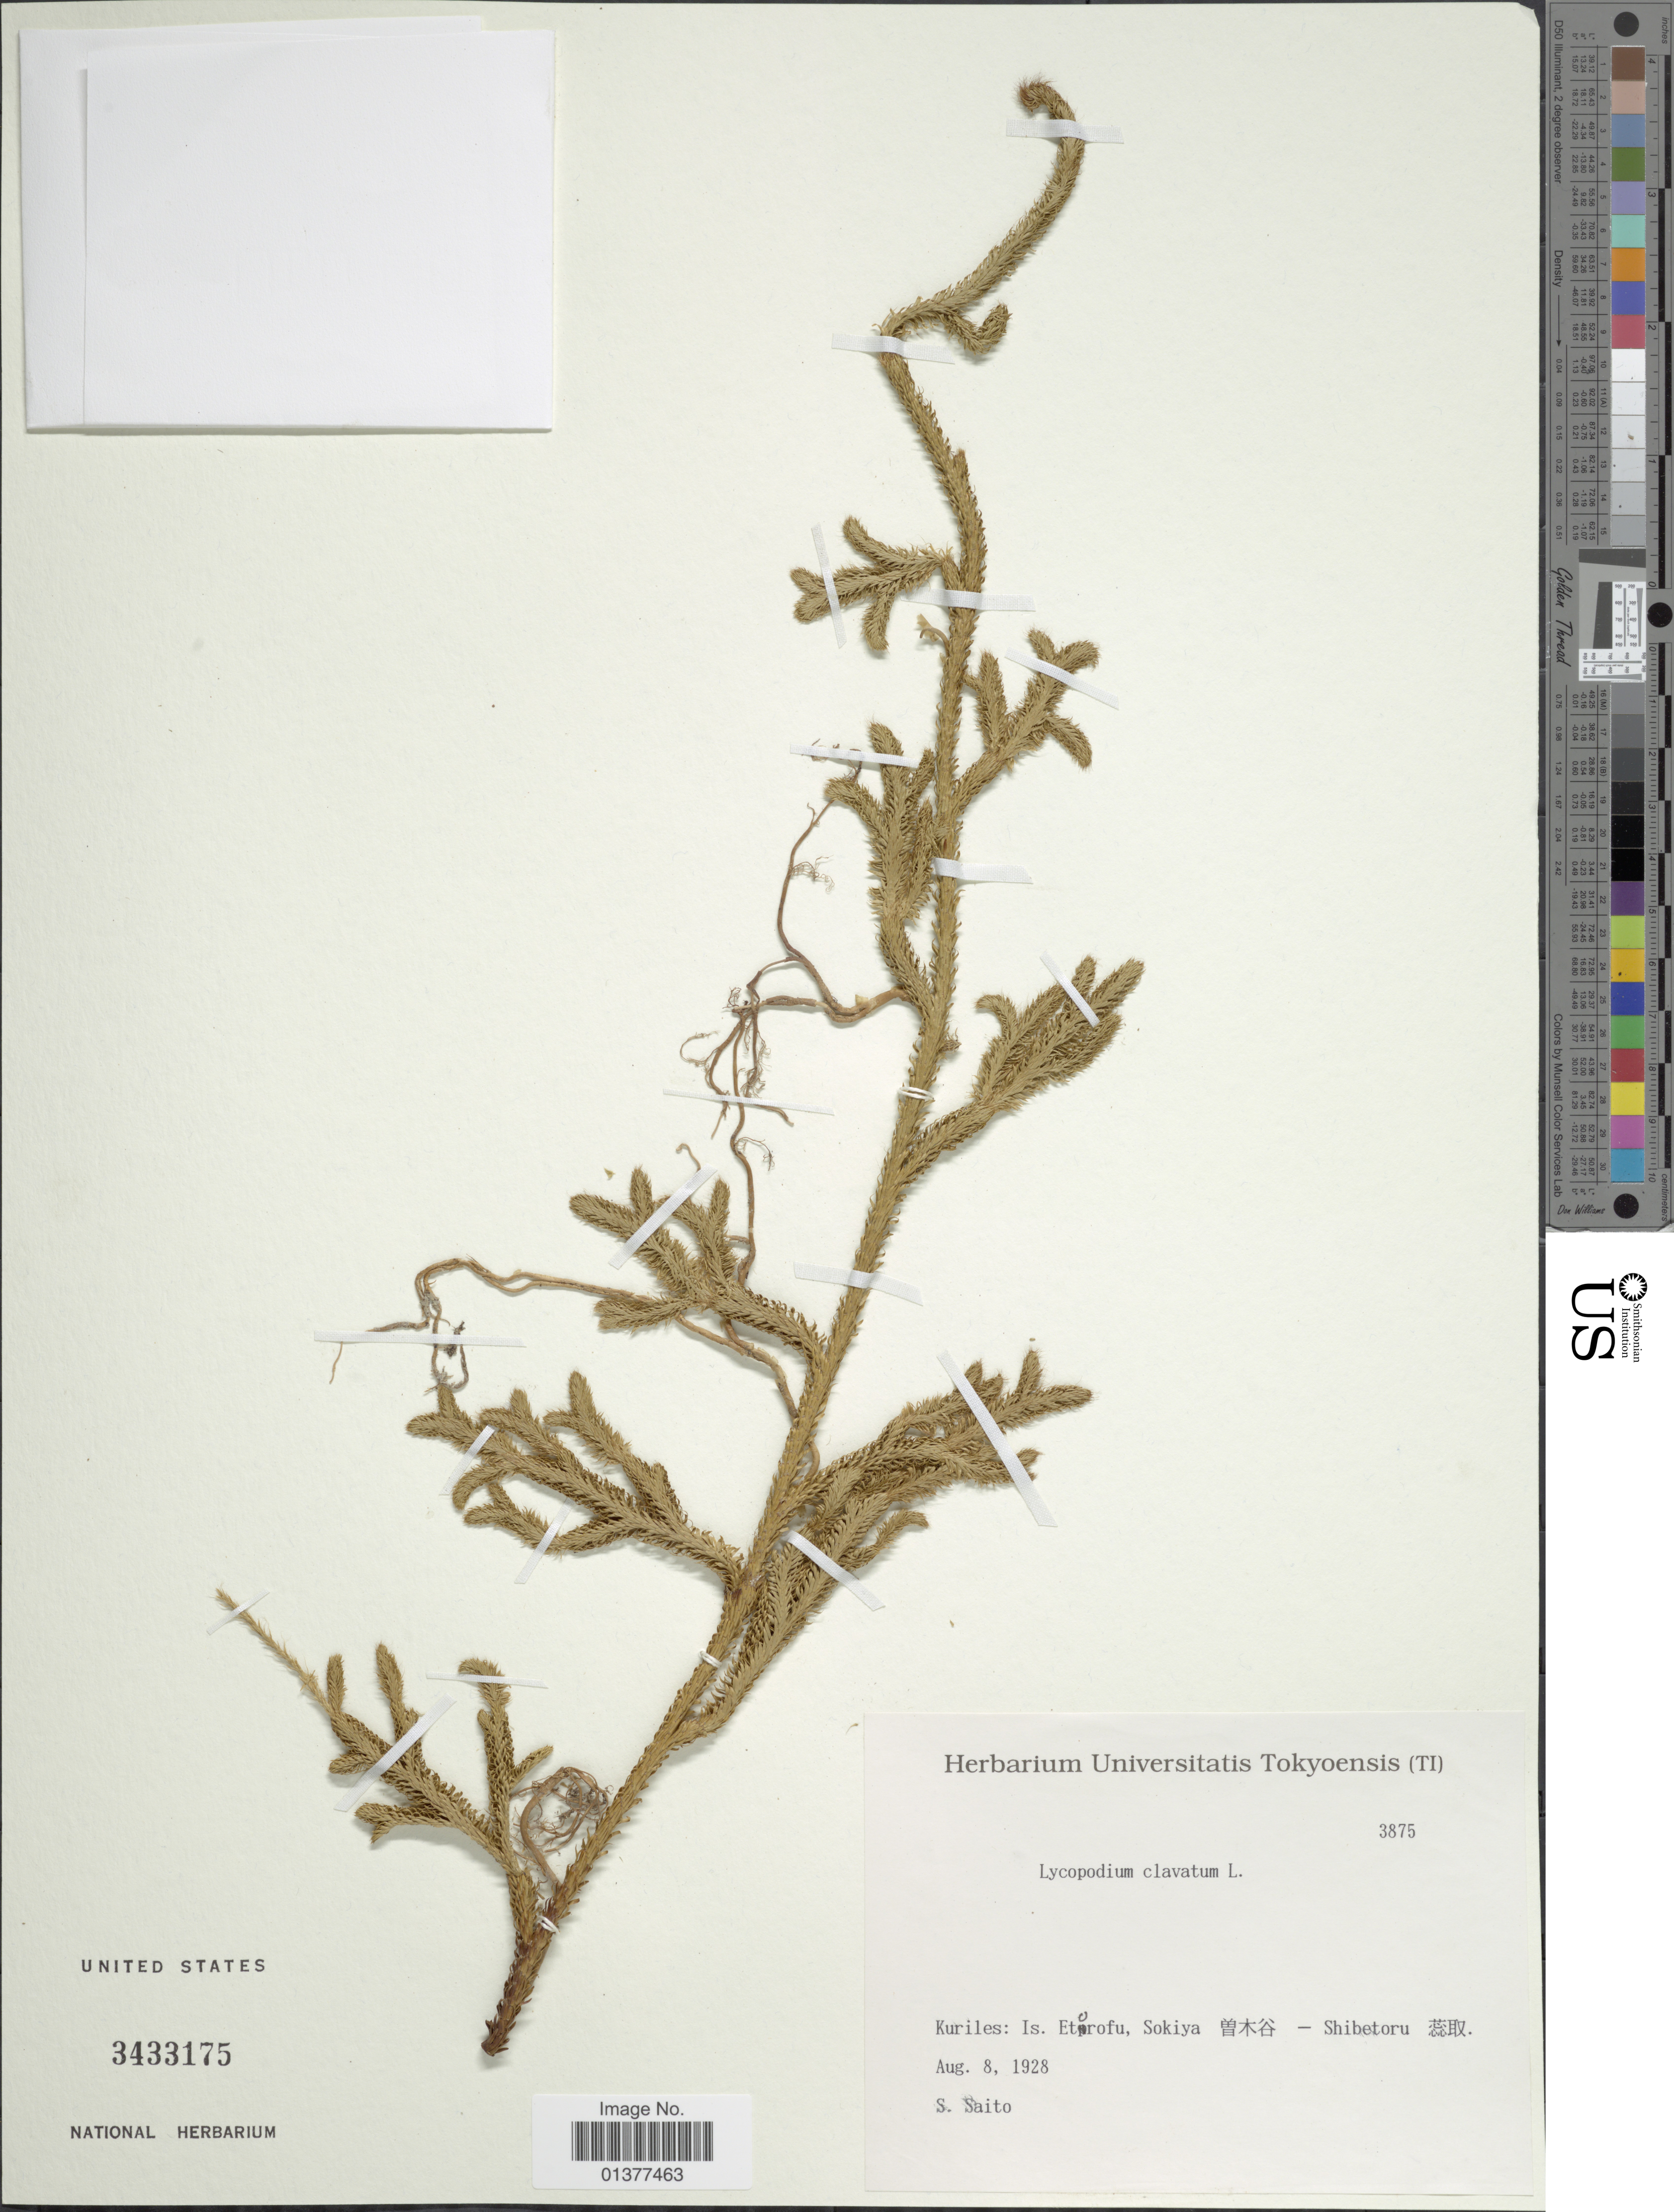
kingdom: Plantae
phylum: Tracheophyta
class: Lycopodiopsida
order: Lycopodiales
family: Lycopodiaceae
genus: Lycopodium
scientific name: Lycopodium clavatum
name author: L.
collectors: S. Saito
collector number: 3875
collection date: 1928-08-08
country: Japan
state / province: Tokyo, Federal City of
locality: Kuriles: Is. Etorofu, Sokiya-Shibetoru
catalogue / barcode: US 3433175